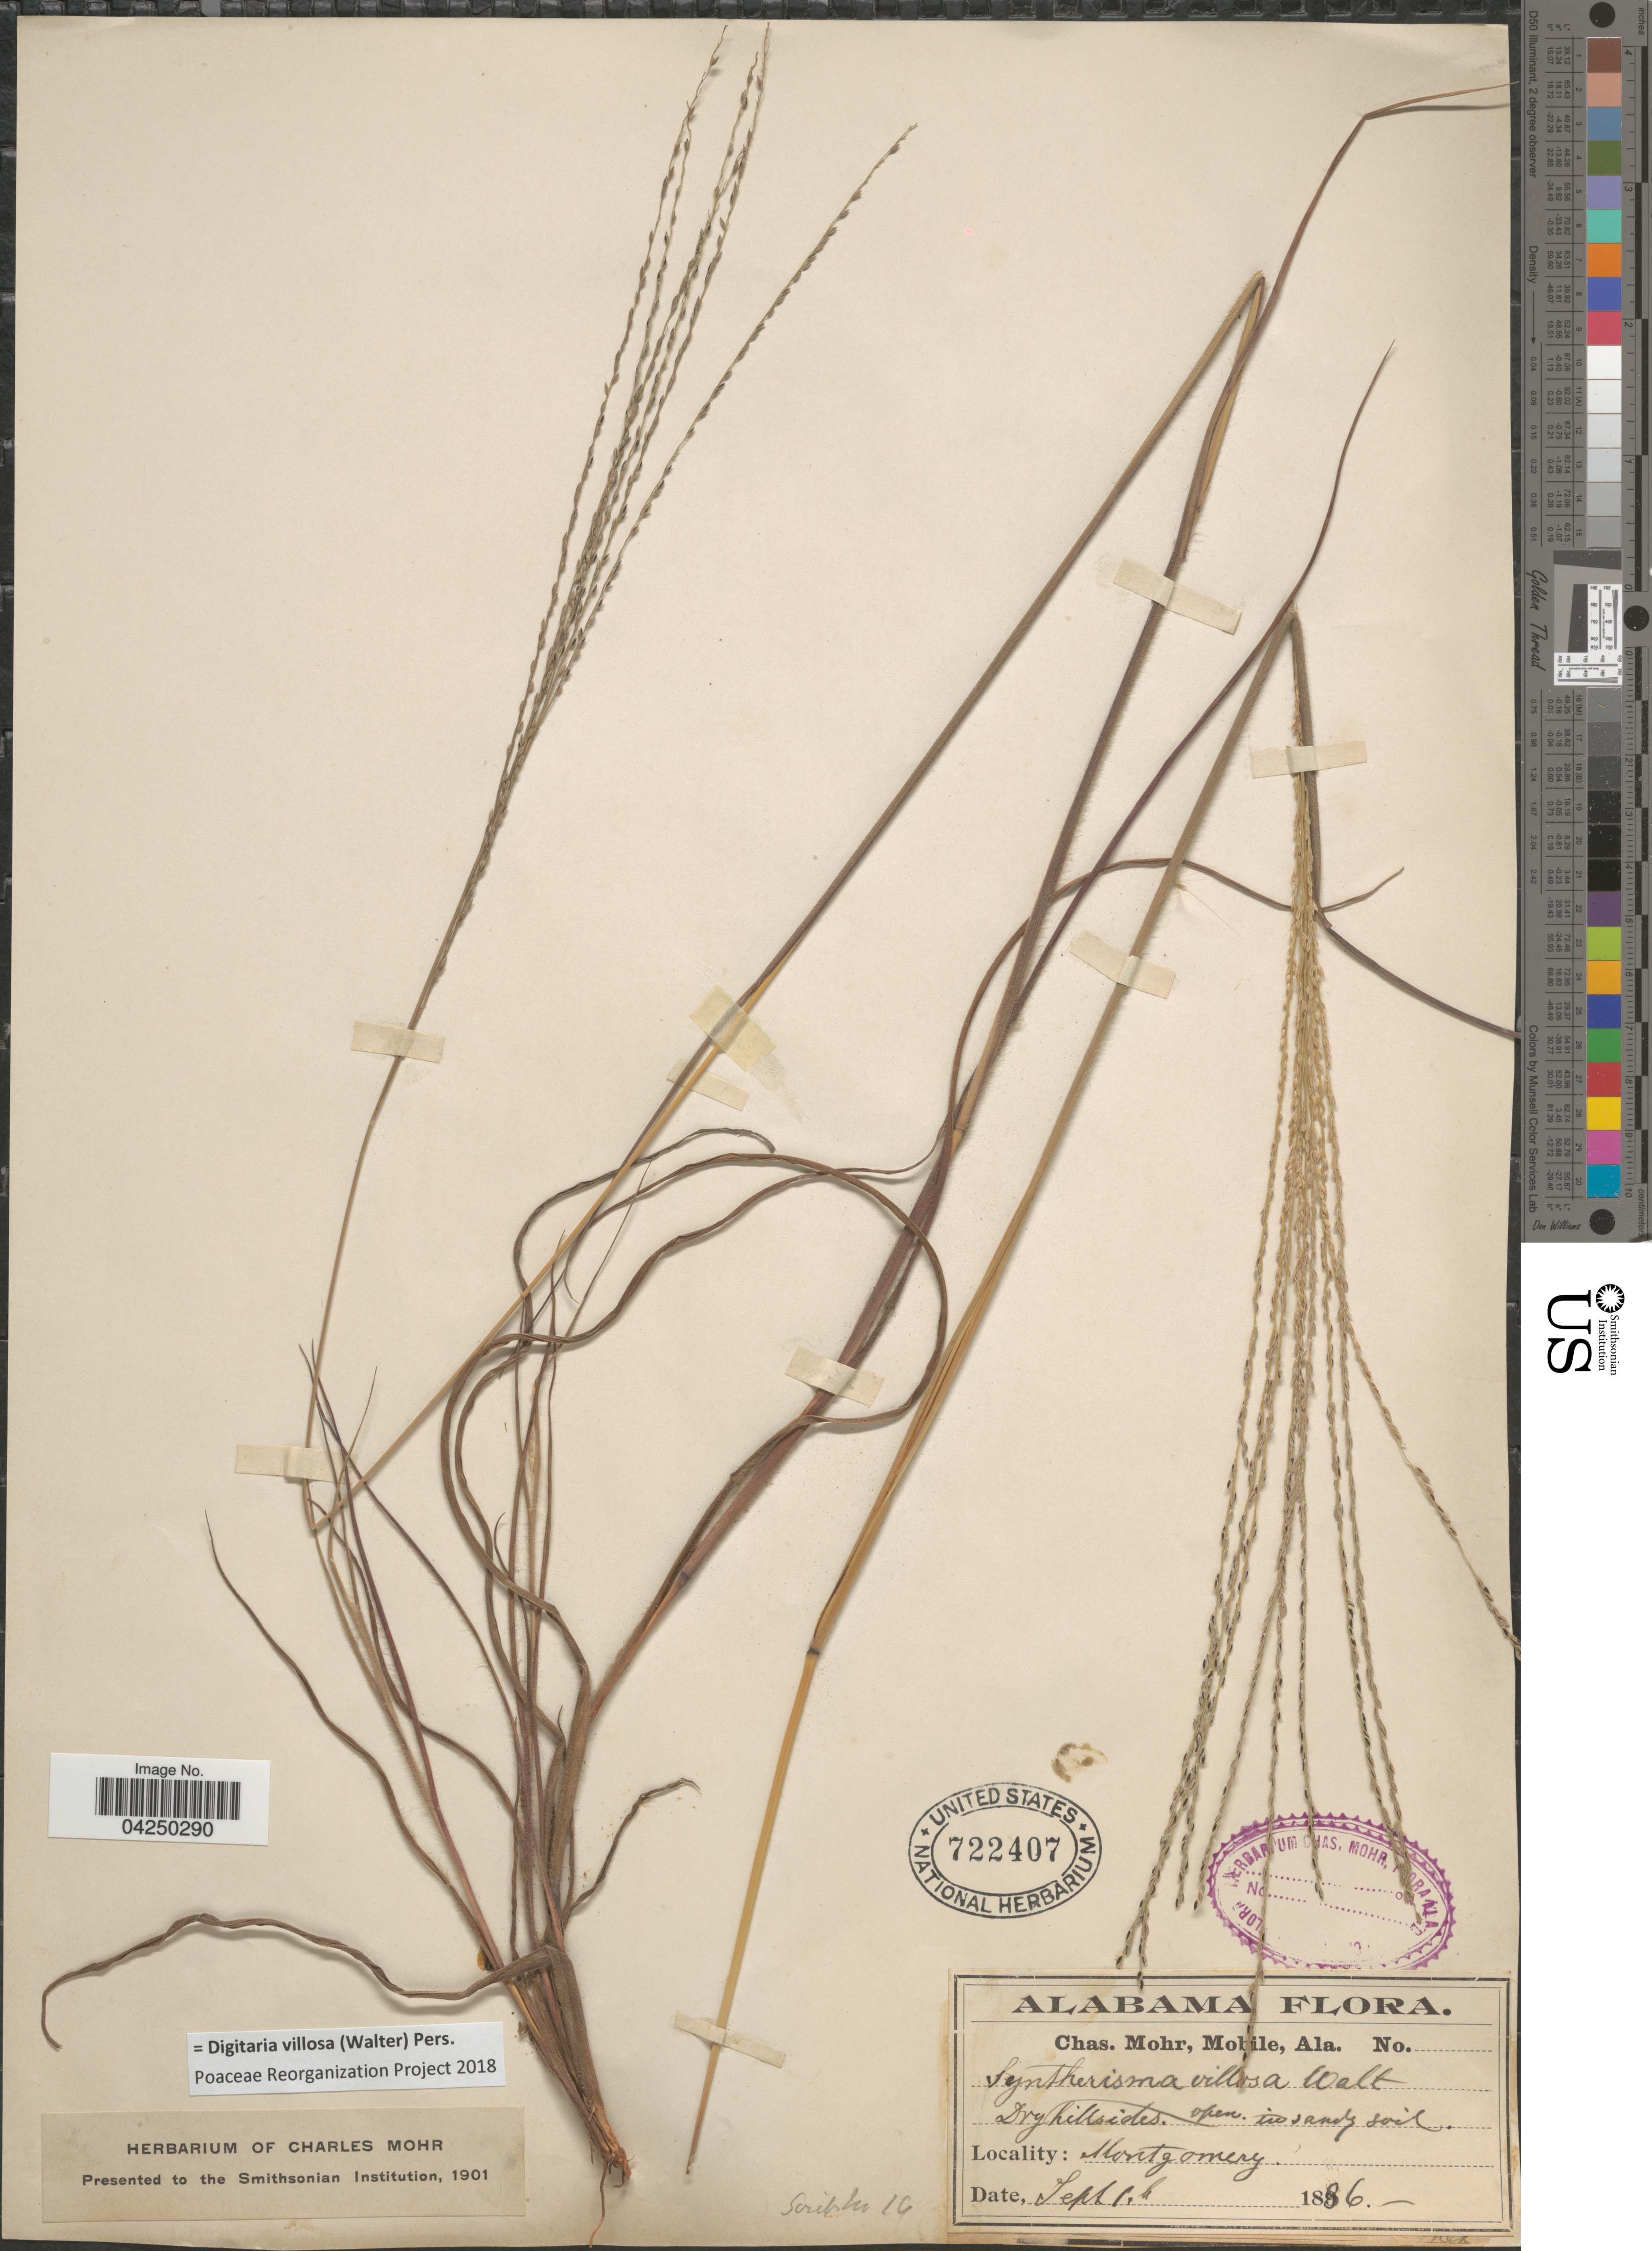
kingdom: Plantae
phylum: Tracheophyta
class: Liliopsida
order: Poales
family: Poaceae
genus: Digitaria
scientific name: Digitaria villosa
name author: (Walter) Pers.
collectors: Mohr, C. T. (herbarium)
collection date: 1836-09-01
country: United States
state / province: Alabama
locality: Dry hillsides. Open in sandy soil. Montgomery.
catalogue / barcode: US 722407